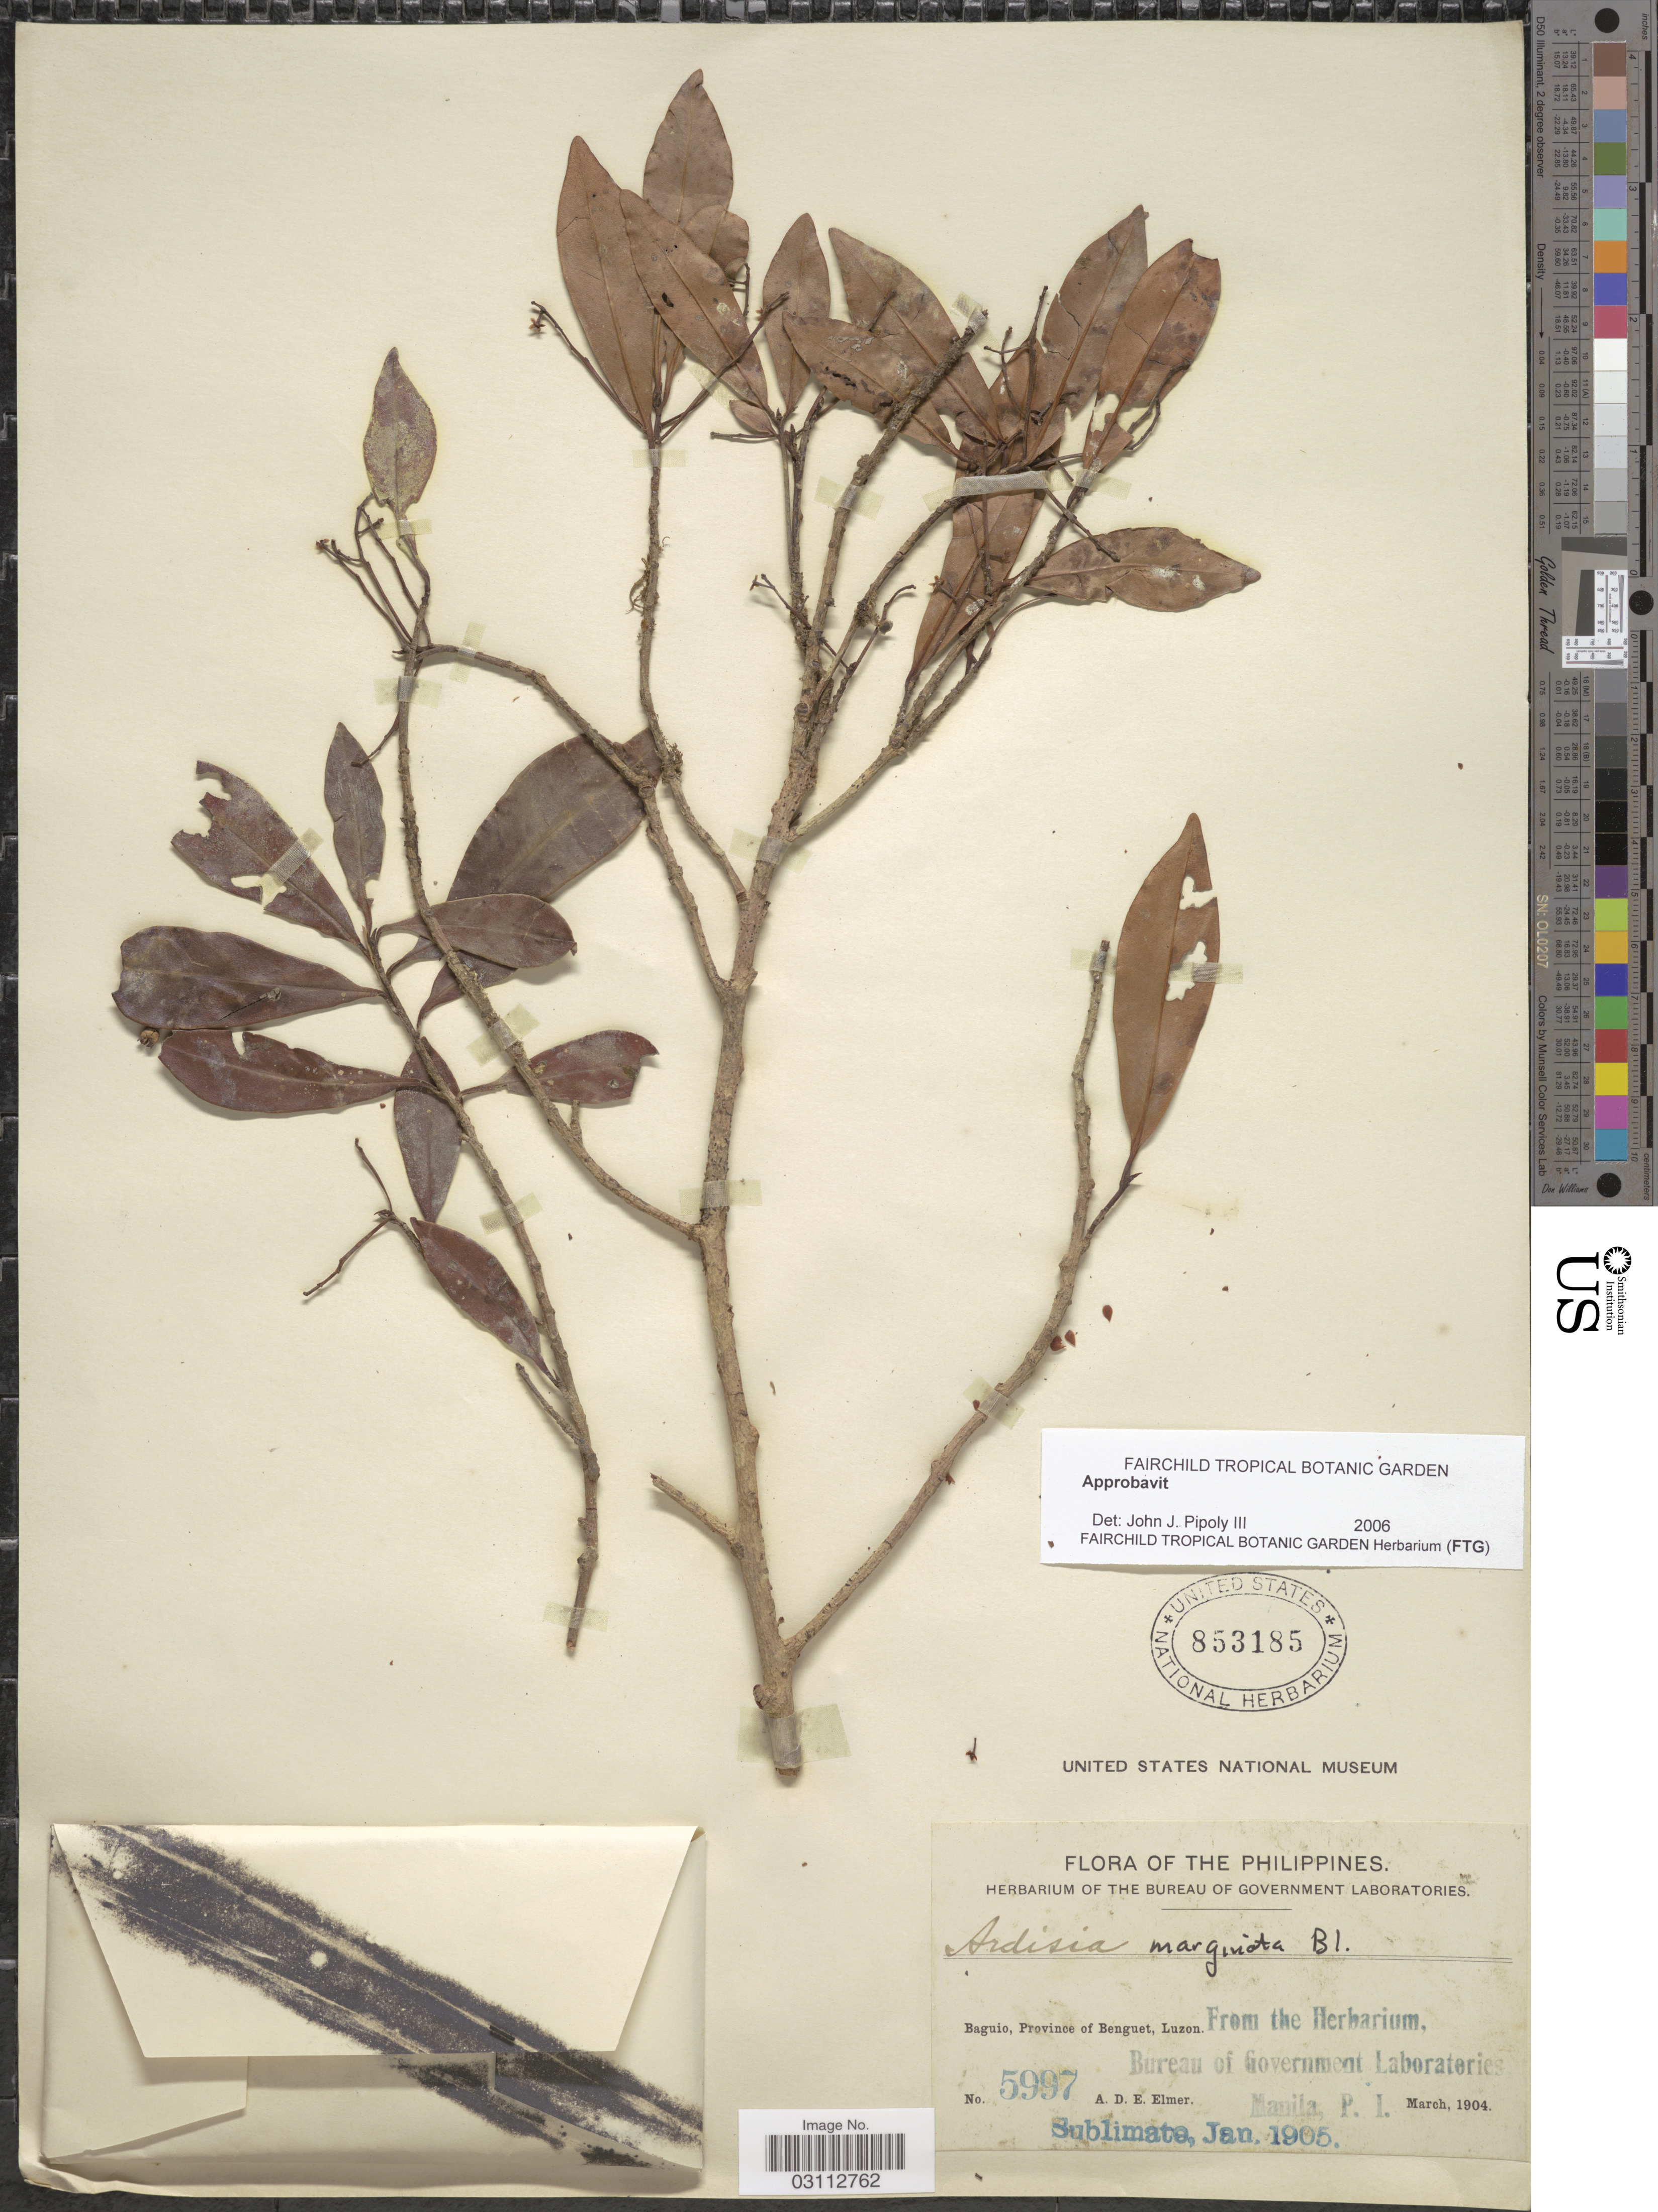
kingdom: Plantae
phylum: Tracheophyta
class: Magnoliopsida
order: Ericales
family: Primulaceae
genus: Ardisia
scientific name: Ardisia marginata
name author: Blume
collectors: A. D. E. Elmer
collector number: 5997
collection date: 1904-03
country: Philippines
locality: Baguio, Province of Benguet, Luzon.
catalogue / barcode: US 853185